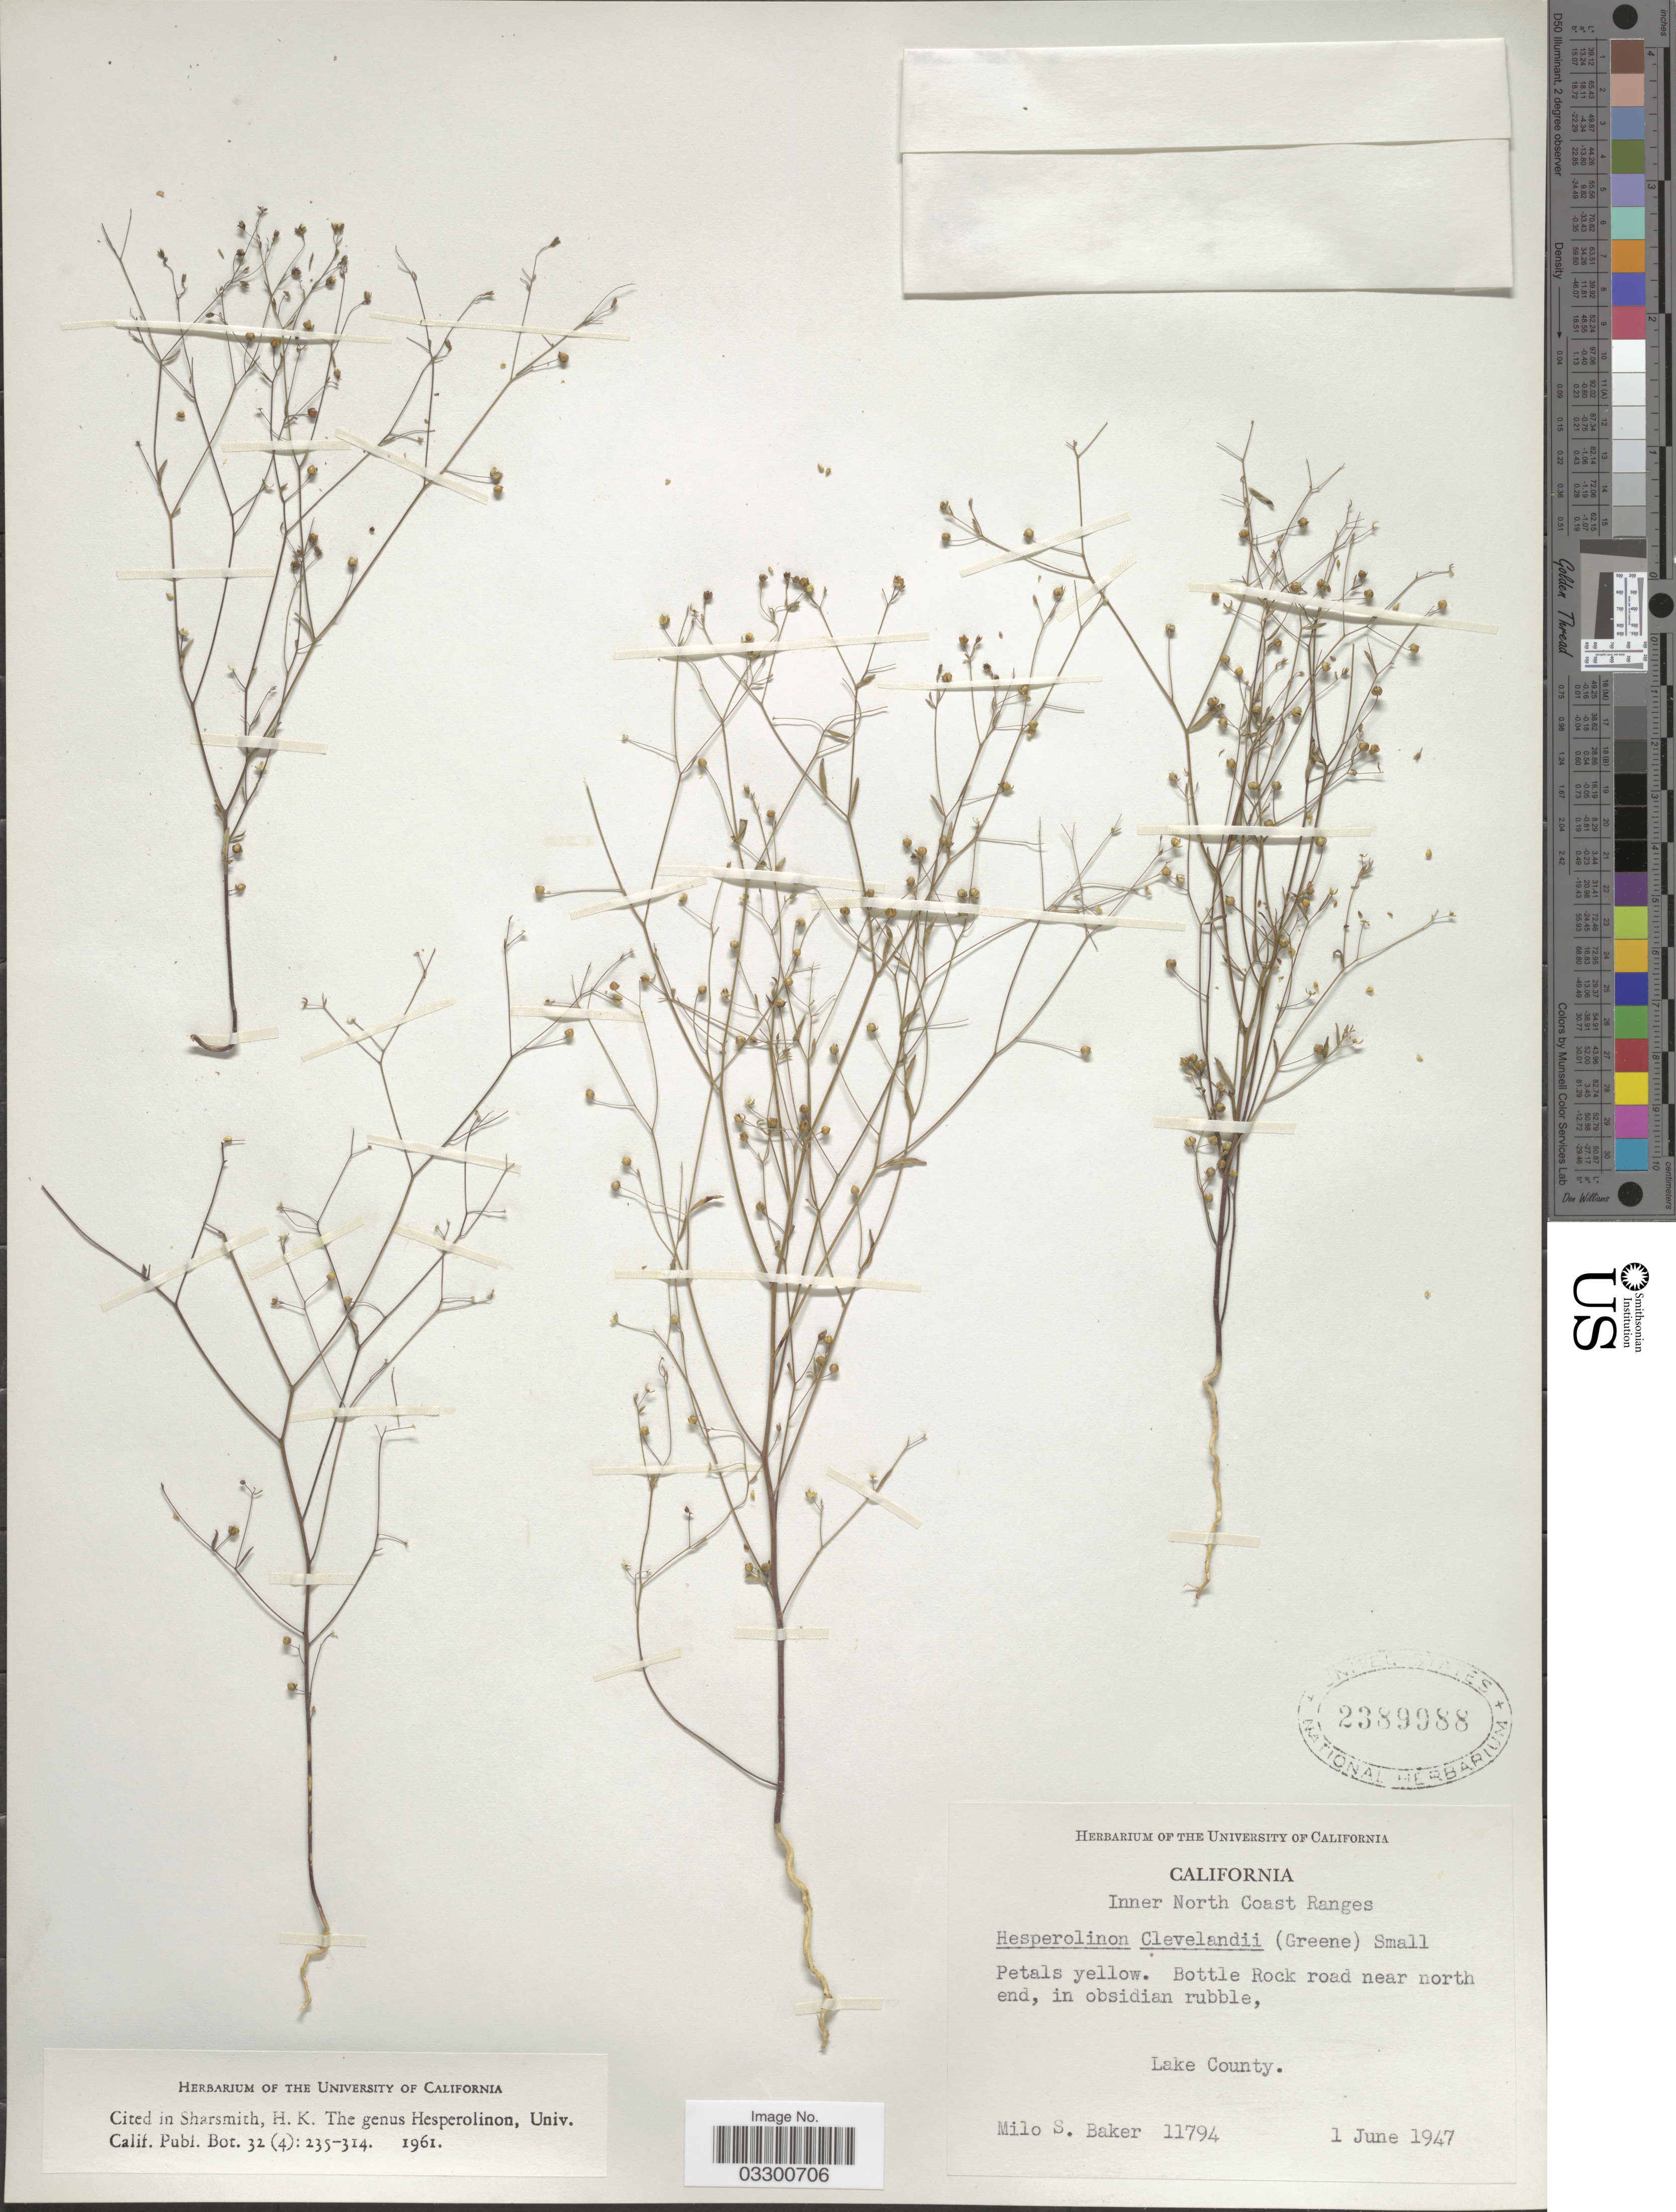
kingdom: Plantae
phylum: Tracheophyta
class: Magnoliopsida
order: Malpighiales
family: Linaceae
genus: Linum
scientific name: Linum clevelandii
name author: Greene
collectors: M. S. Baker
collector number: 11794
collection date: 1947-06-01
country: United States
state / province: California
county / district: Lake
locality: Inner North Coast Ranges. Bottle Rock road near north end, Lake County.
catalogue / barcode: US 2389988